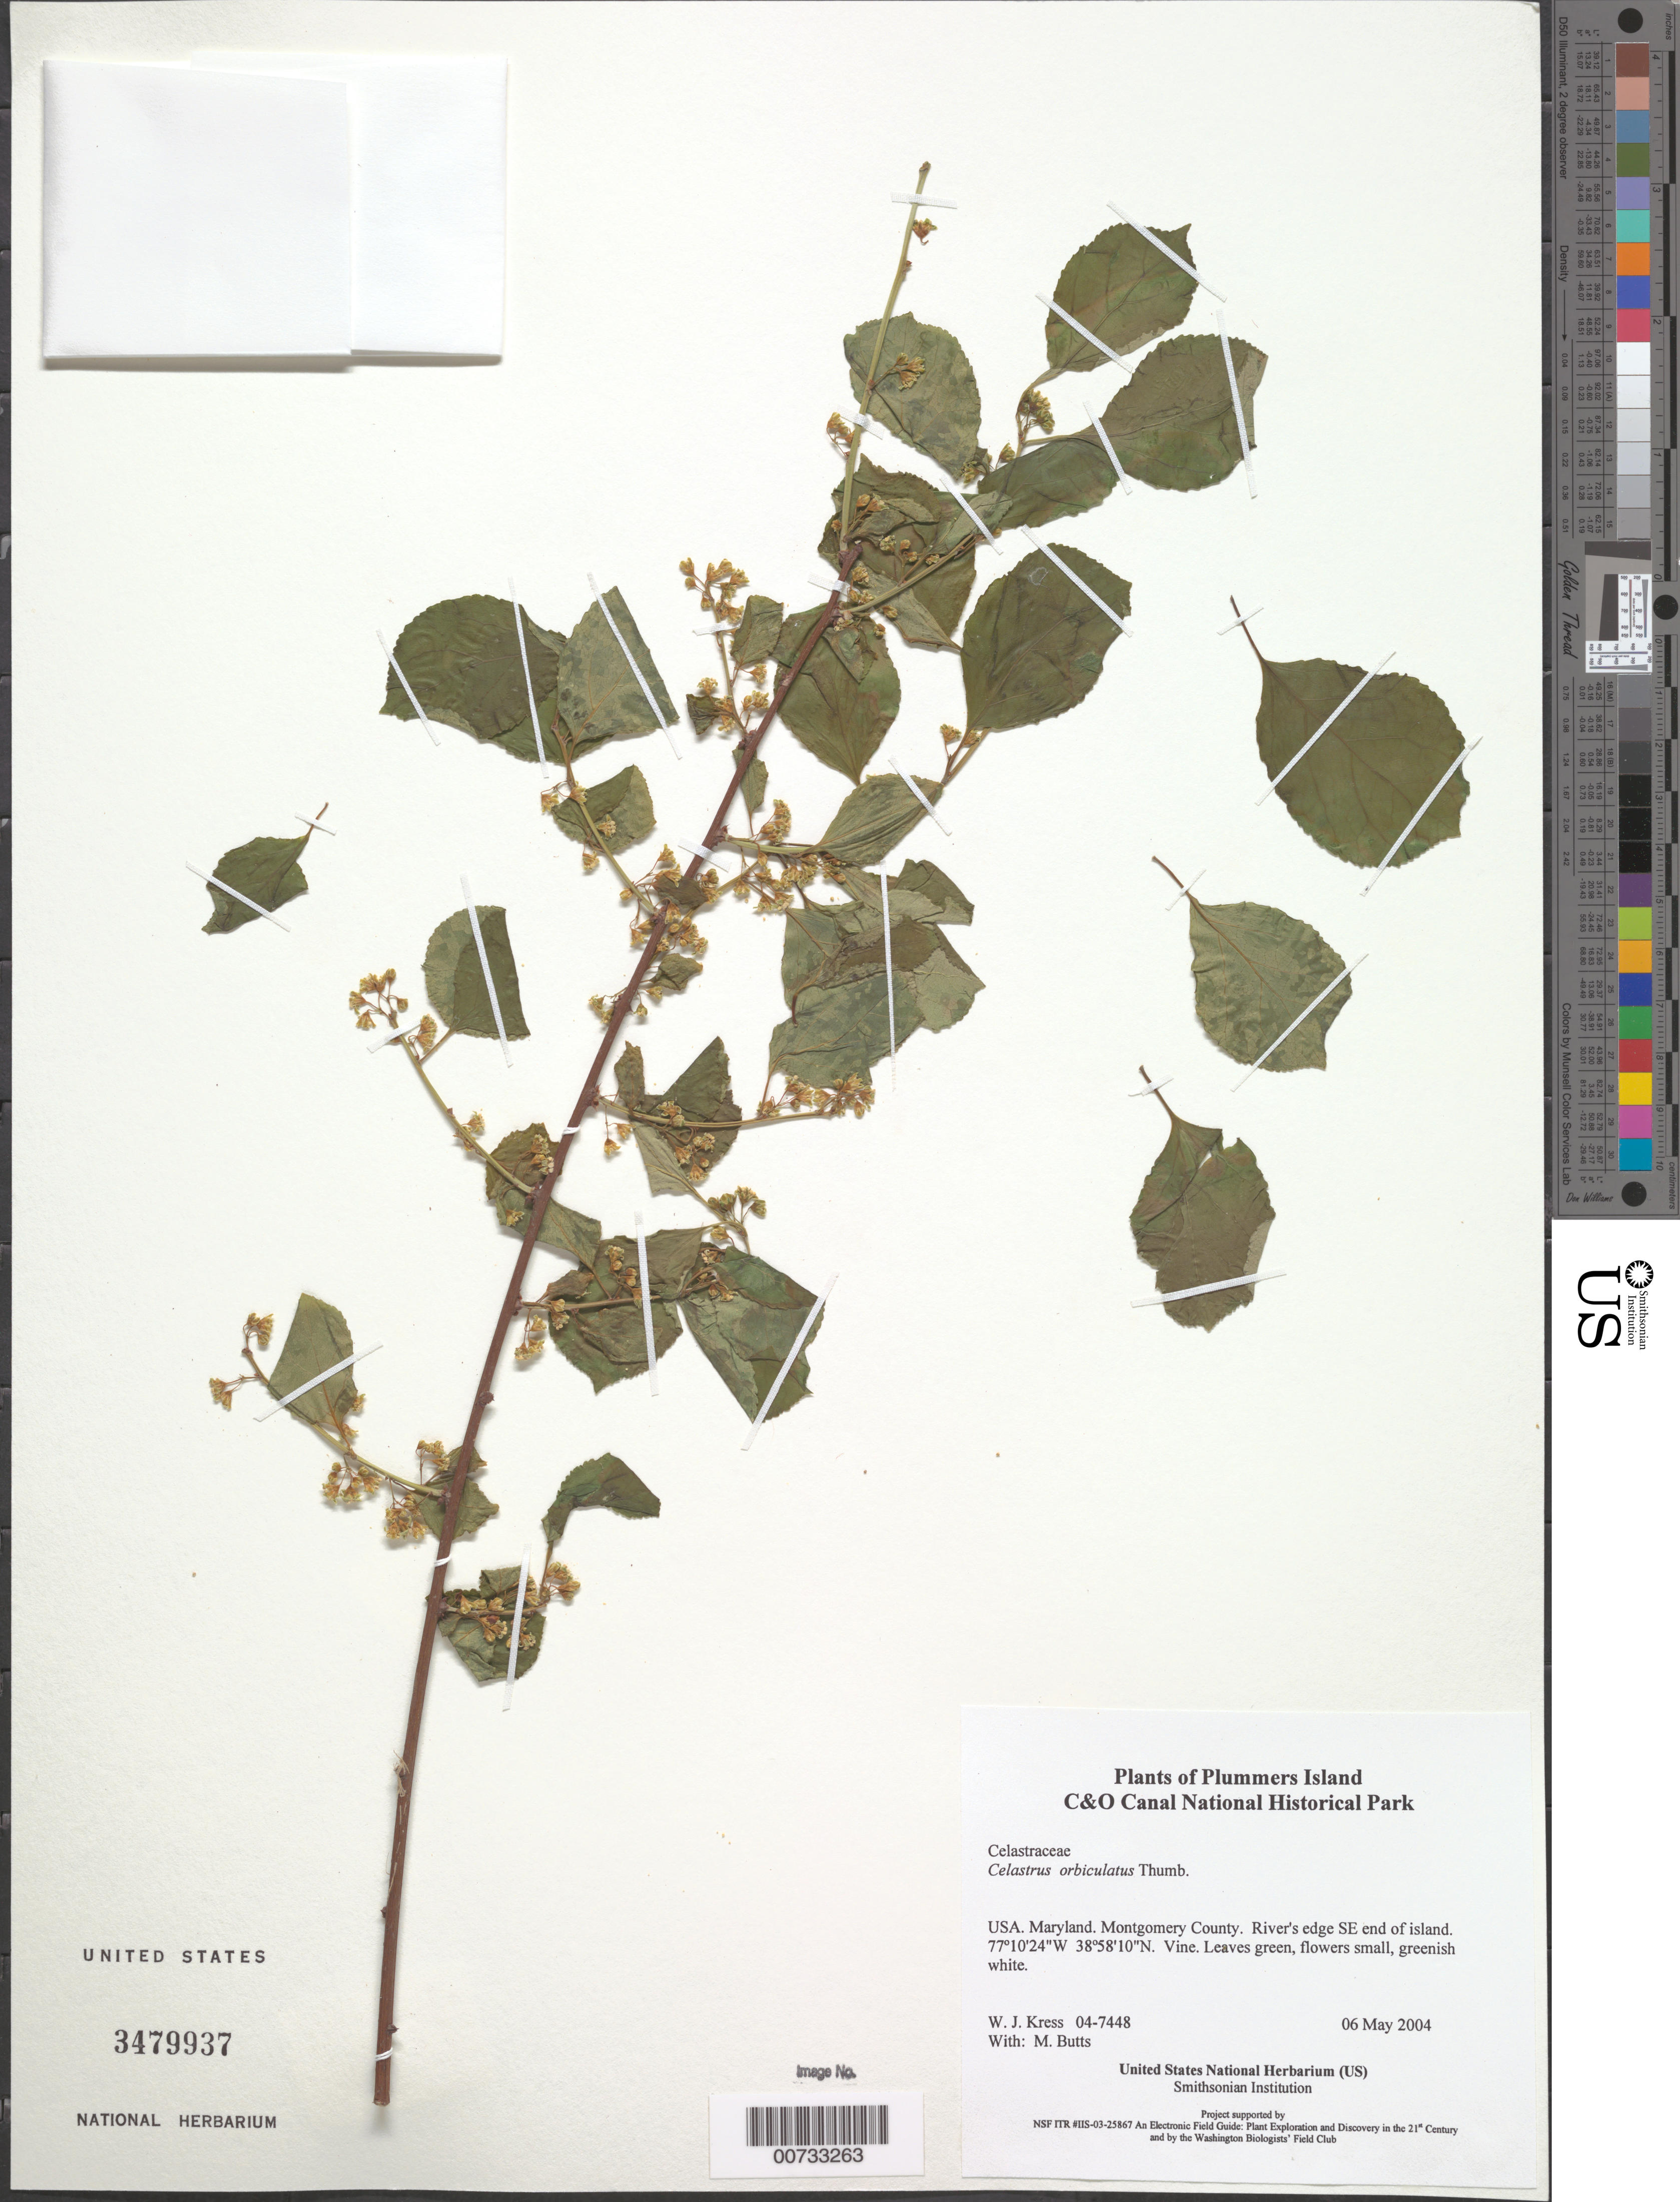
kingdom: Plantae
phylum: Tracheophyta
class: Magnoliopsida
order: Celastrales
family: Celastraceae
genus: Celastrus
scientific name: Celastrus orbiculatus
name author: Thunb.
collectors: W. J. Kress & M. B. Butts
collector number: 04-7448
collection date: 2004-05-06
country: United States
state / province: Maryland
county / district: Montgomery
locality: Chesapeake and Ohio Canal National Historical Park, Plummers Island, river's edge SE end of island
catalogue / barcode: US 3479937